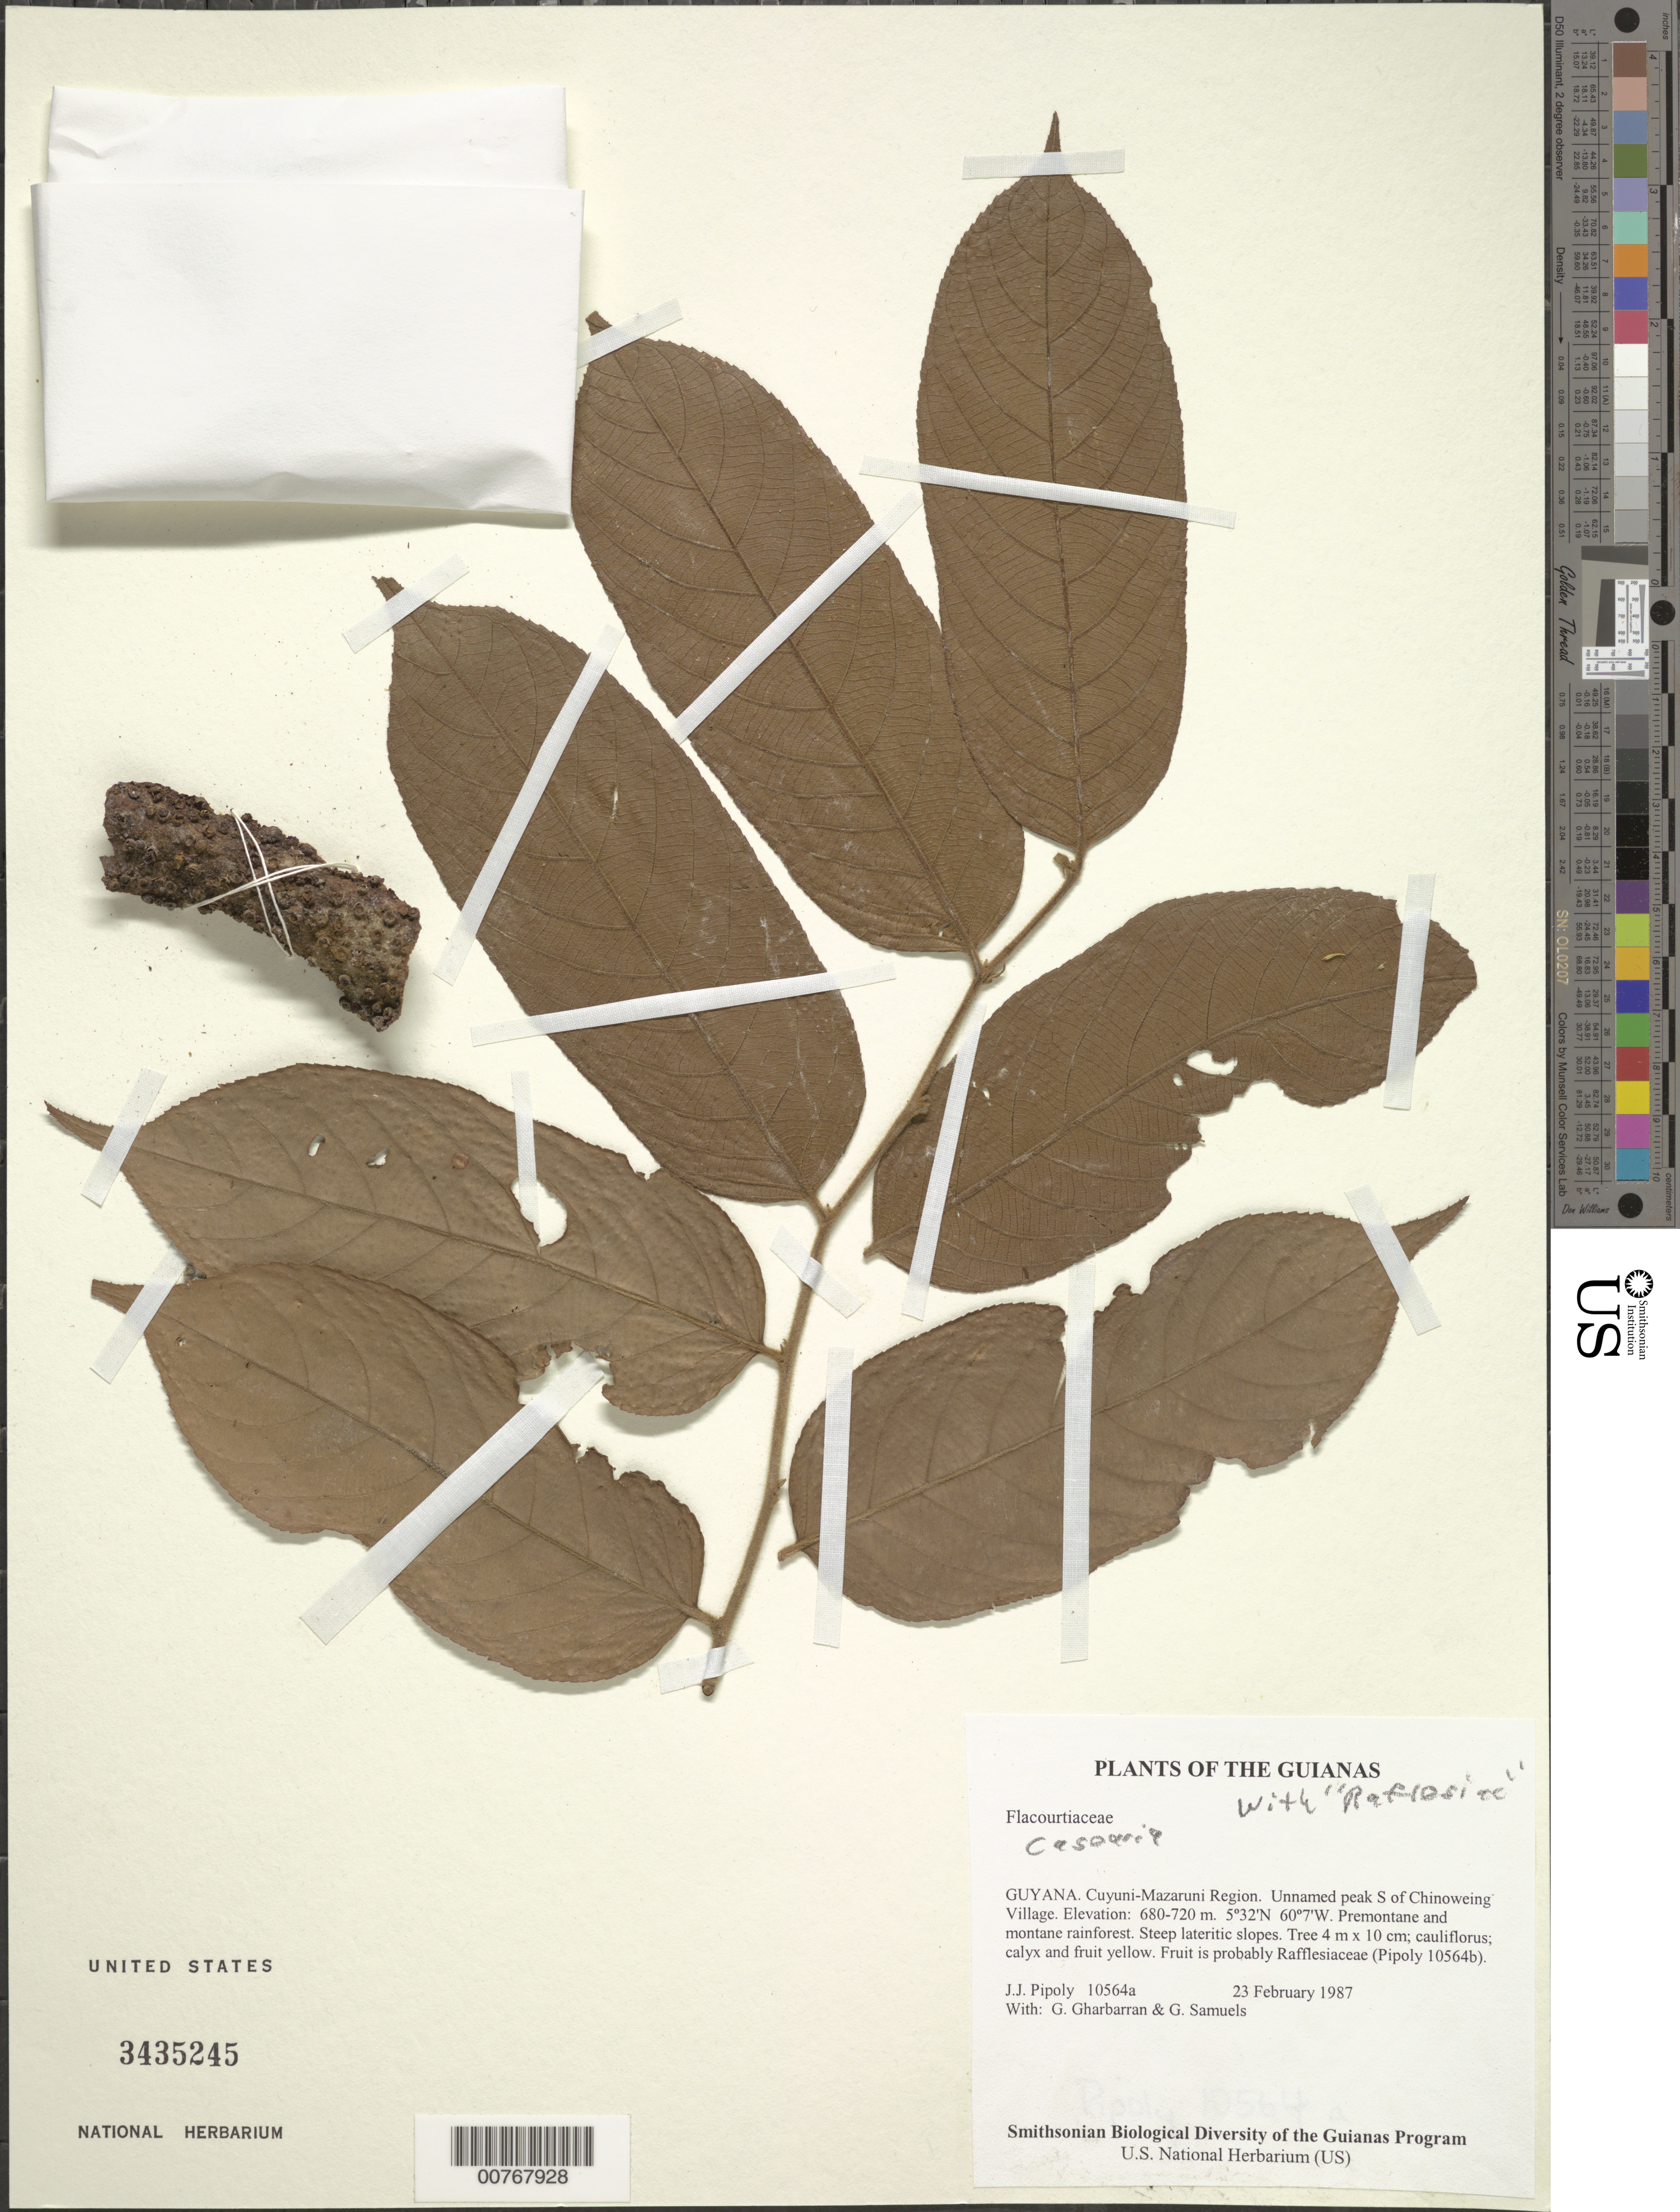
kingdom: Plantae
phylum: Tracheophyta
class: Magnoliopsida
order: Malpighiales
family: Salicaceae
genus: Casearia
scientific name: Casearia sp.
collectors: J. J. Pipoly, G. Gharbarran & G. Samuels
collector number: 10564 a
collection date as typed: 23 February 1987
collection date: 1987-02-23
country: Guyana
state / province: Cuyuni-Mazaruni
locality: Unnamed peak S of Chinoweing Village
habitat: Premontane and montane rainforest. Steep lateritic slopes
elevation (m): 680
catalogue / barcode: US 3435245